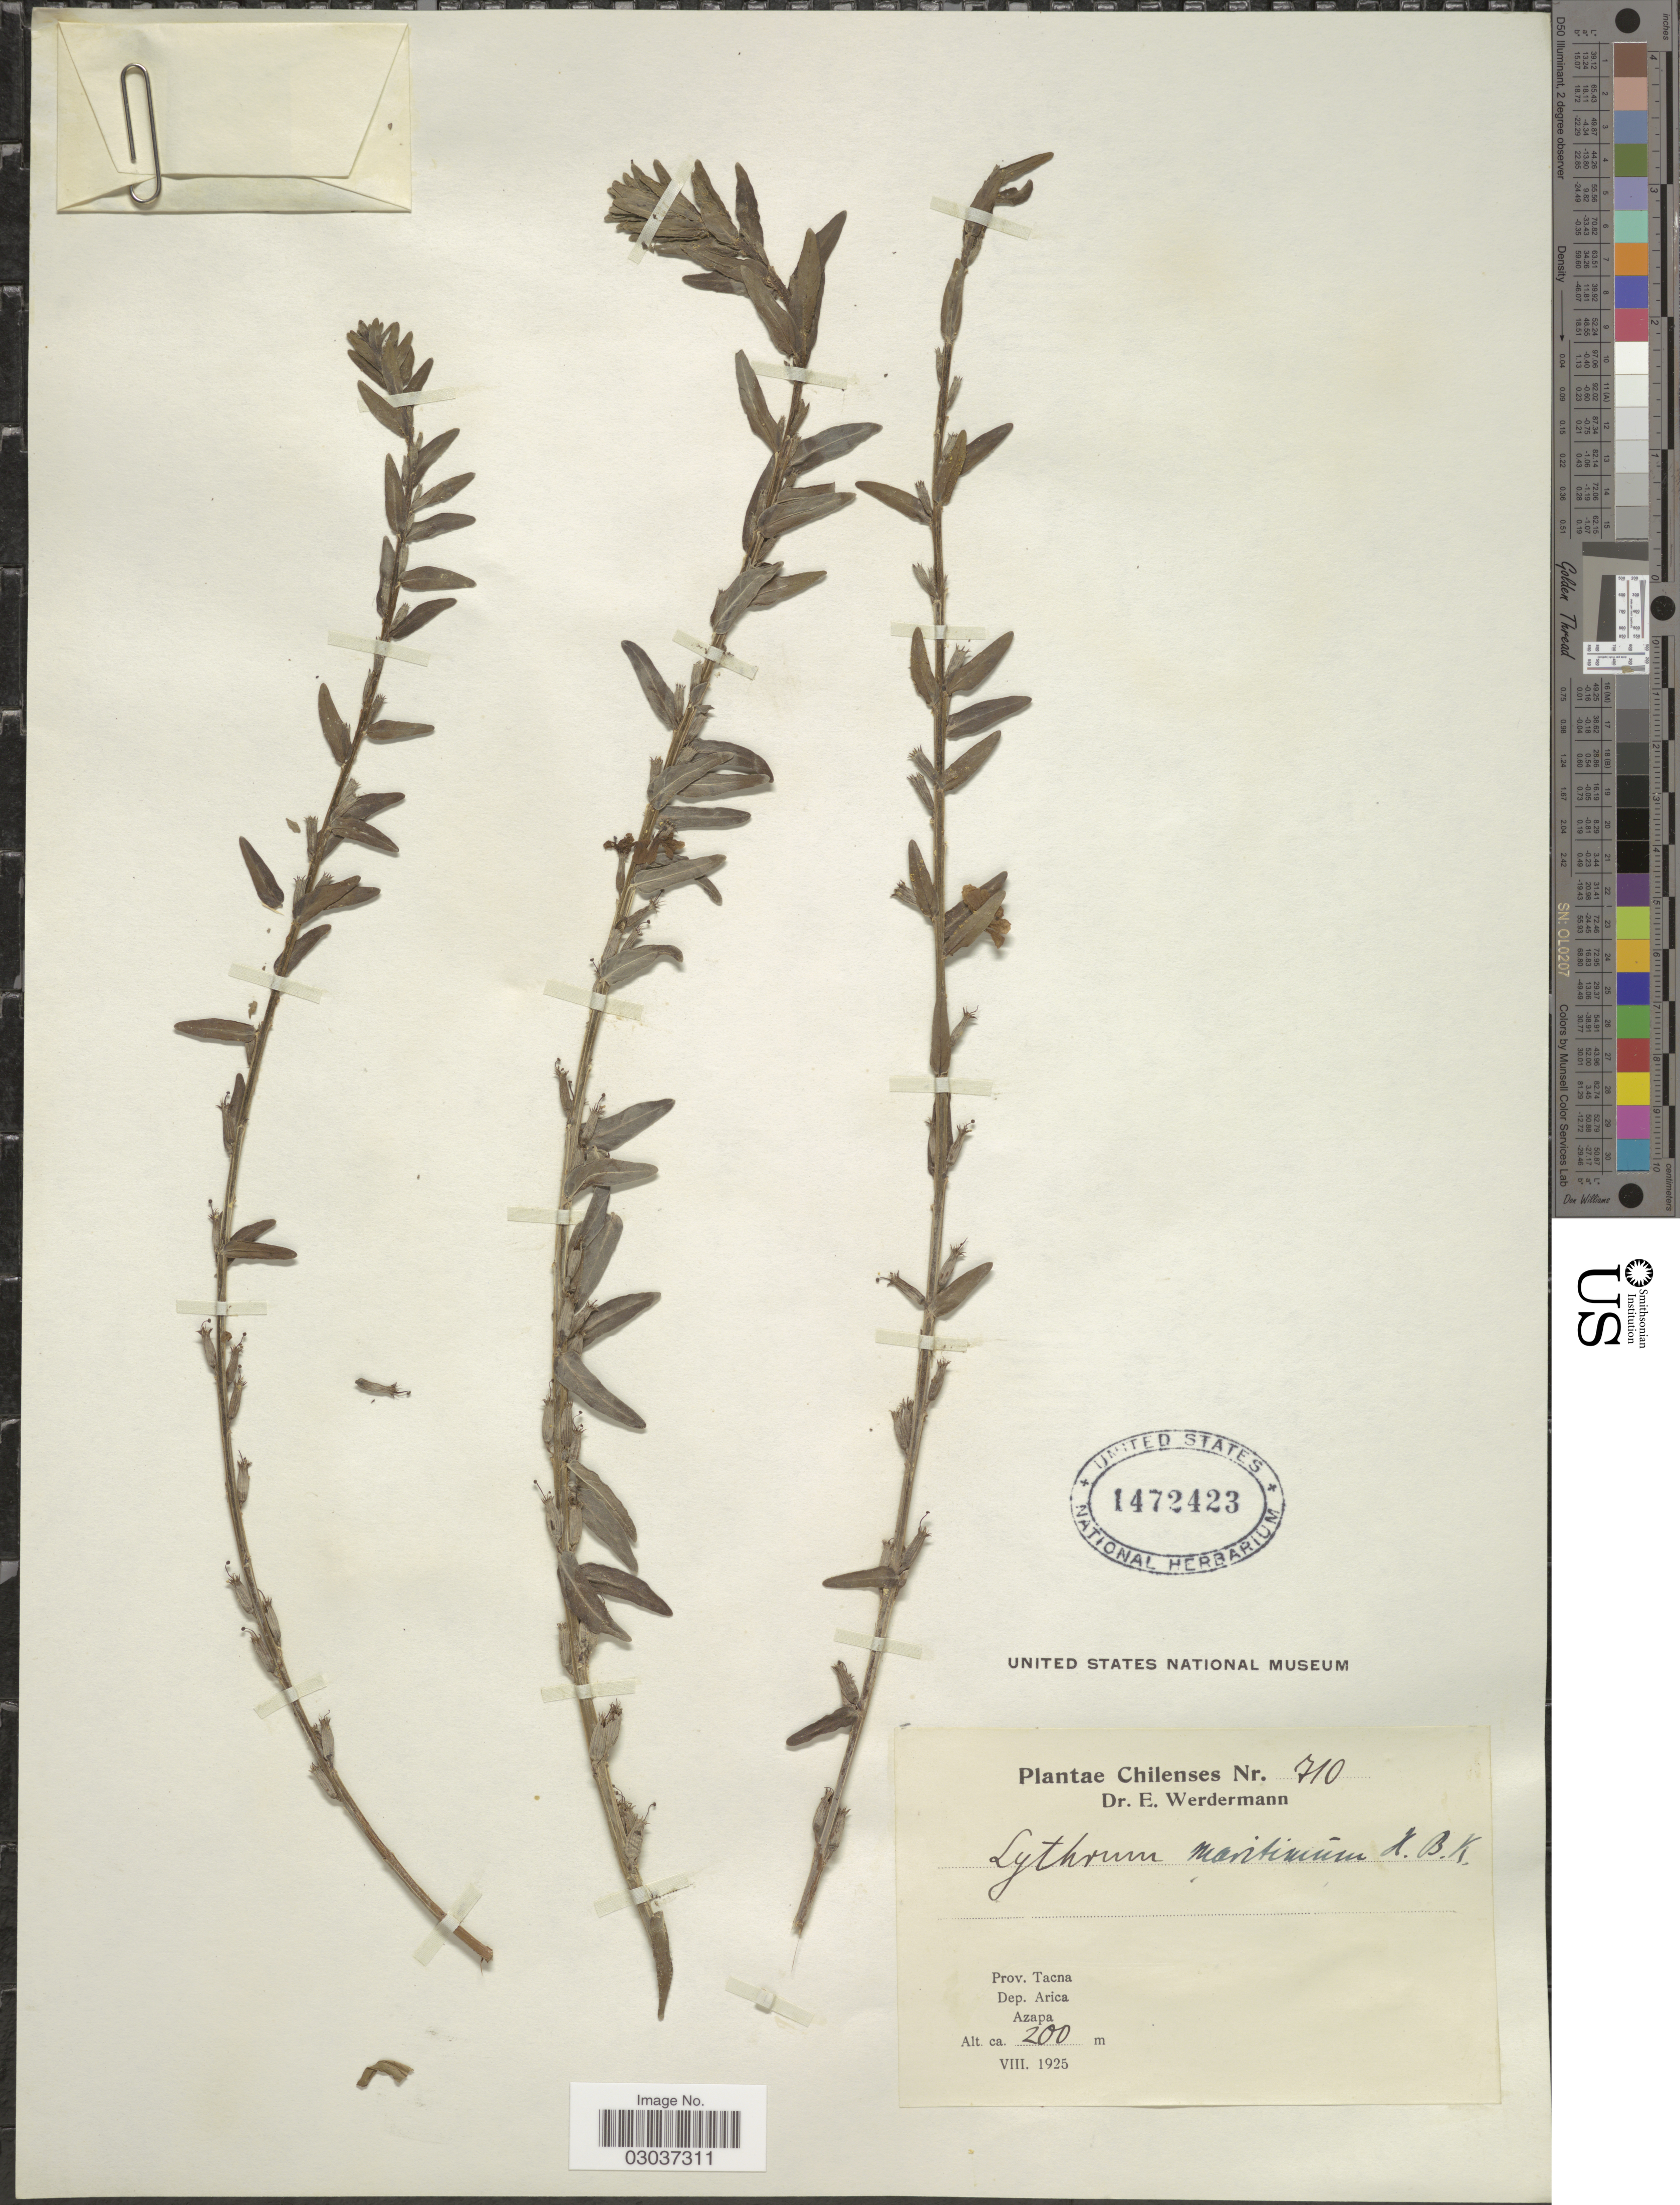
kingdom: Plantae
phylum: Tracheophyta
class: Magnoliopsida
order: Myrtales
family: Lythraceae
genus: Lythrum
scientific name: Lythrum maritimum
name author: Kunth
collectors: E. Werdermann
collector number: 710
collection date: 1925-08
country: Chile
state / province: Arica y Parinacota (XV)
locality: Prov. Tacna. Dep. Arica. Azapa.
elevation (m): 200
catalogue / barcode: US 1472423